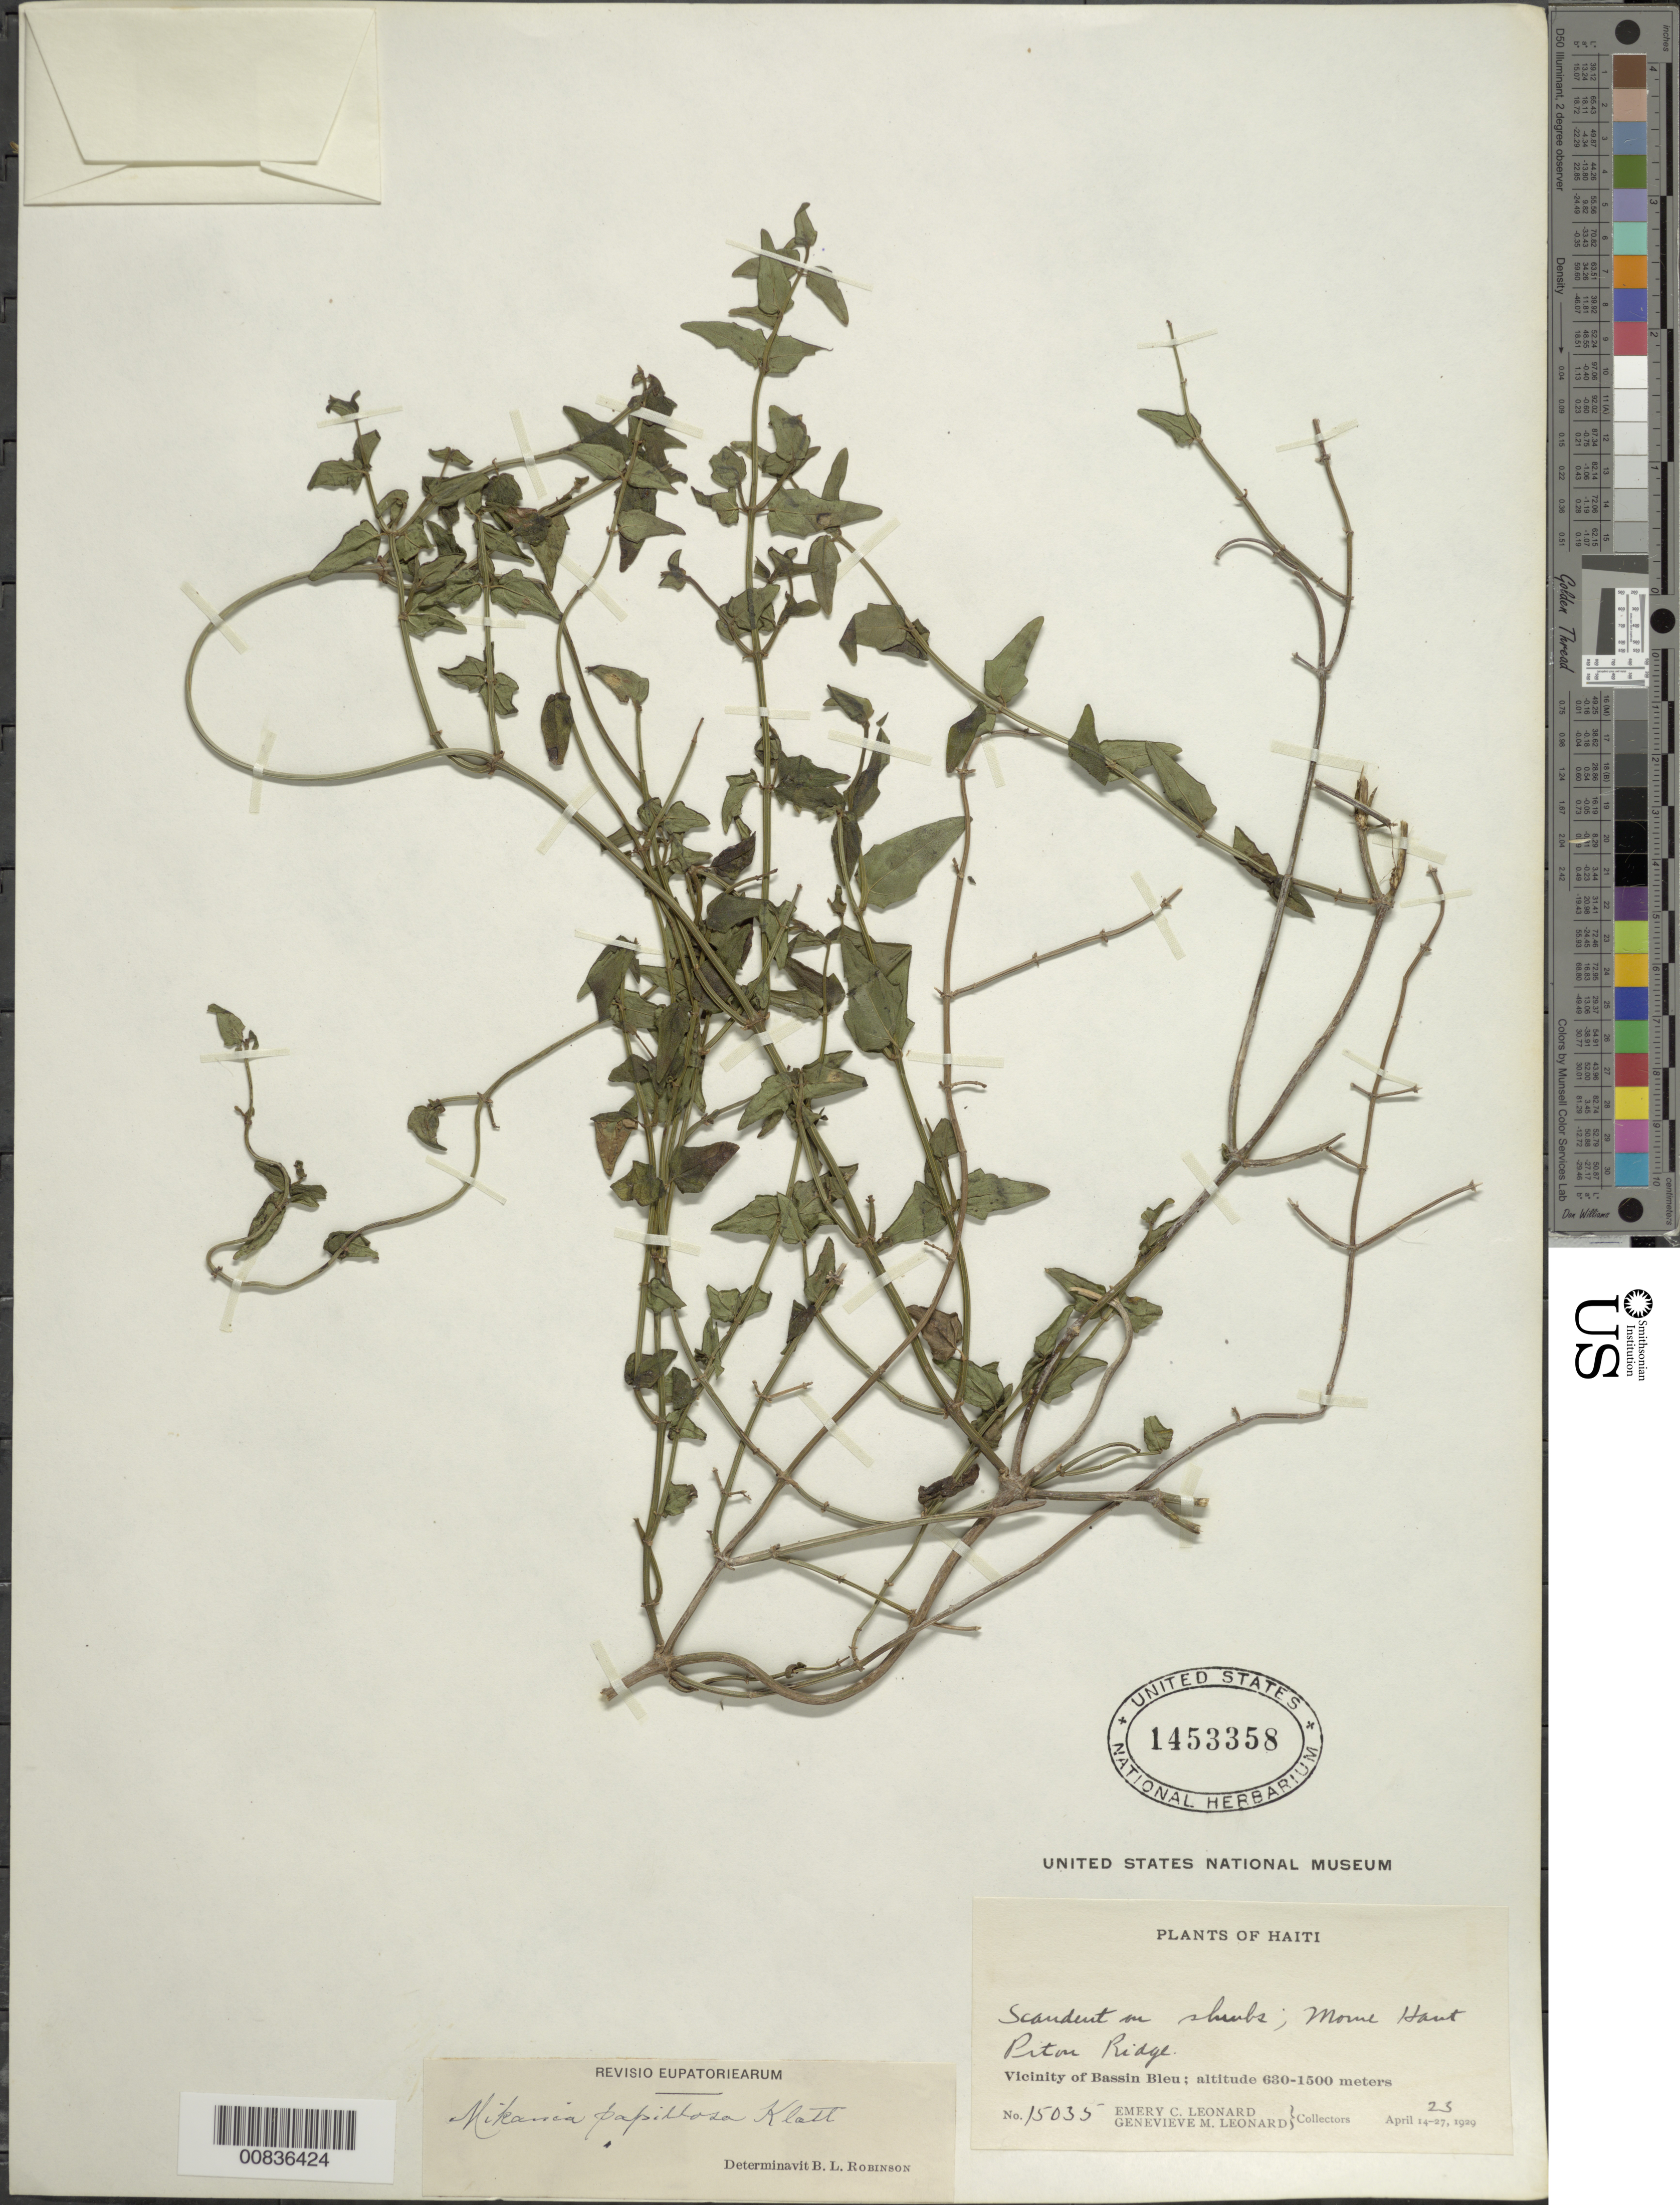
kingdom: Plantae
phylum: Tracheophyta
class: Magnoliopsida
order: Asterales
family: Asteraceae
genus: Mikania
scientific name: Mikania papillosa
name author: Klatt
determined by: Robinson, B. L.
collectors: E. C. Leonard & G. M. Leonard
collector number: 15035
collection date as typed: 23 Apr 1929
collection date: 1929-04-23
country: Haiti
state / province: Nord-Ouest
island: Hispaniola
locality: Vicinity of Bassin Bleu, Morne Haut Piton Ridge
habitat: On shrubs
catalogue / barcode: US 1453358